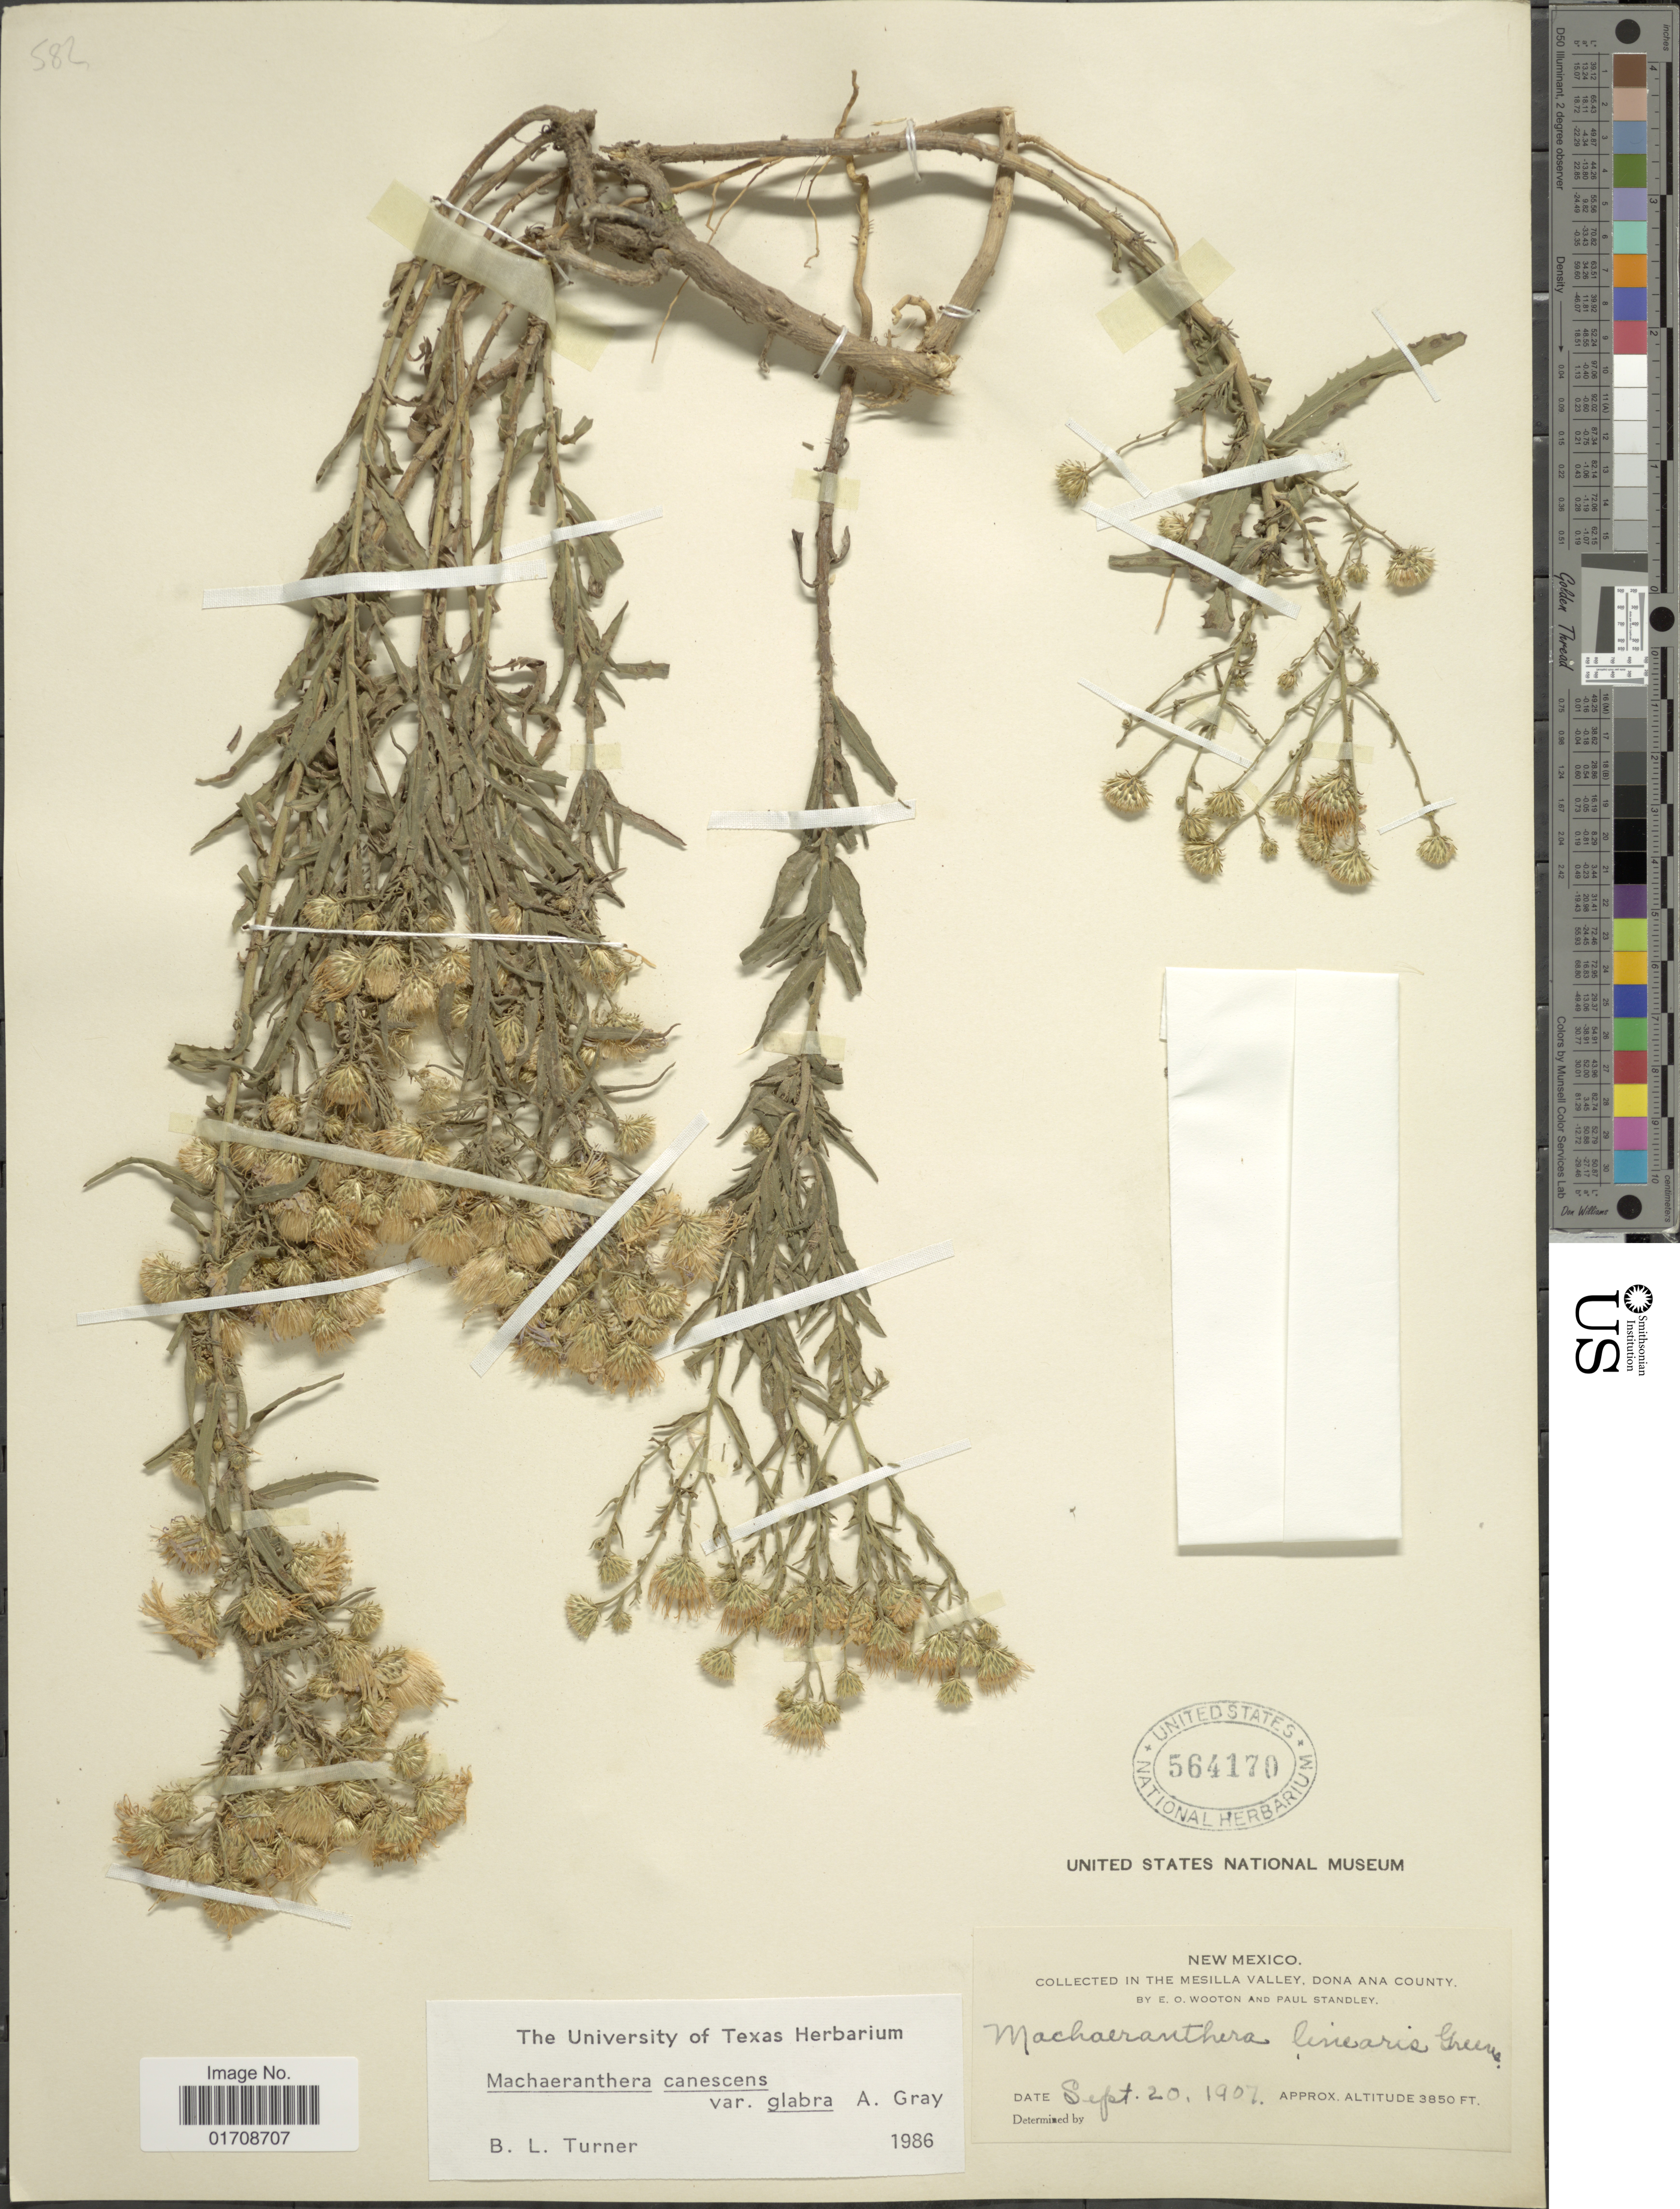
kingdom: Plantae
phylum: Tracheophyta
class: Magnoliopsida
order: Asterales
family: Asteraceae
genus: Machaeranthera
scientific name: Machaeranthera canescens var. glabra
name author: A. Gray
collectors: E. O. Wooton & P. C. Standley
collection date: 1907-09-20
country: United States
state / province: New Mexico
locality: Mesilla Valley, Dona Ana County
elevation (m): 1173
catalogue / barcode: US 564170